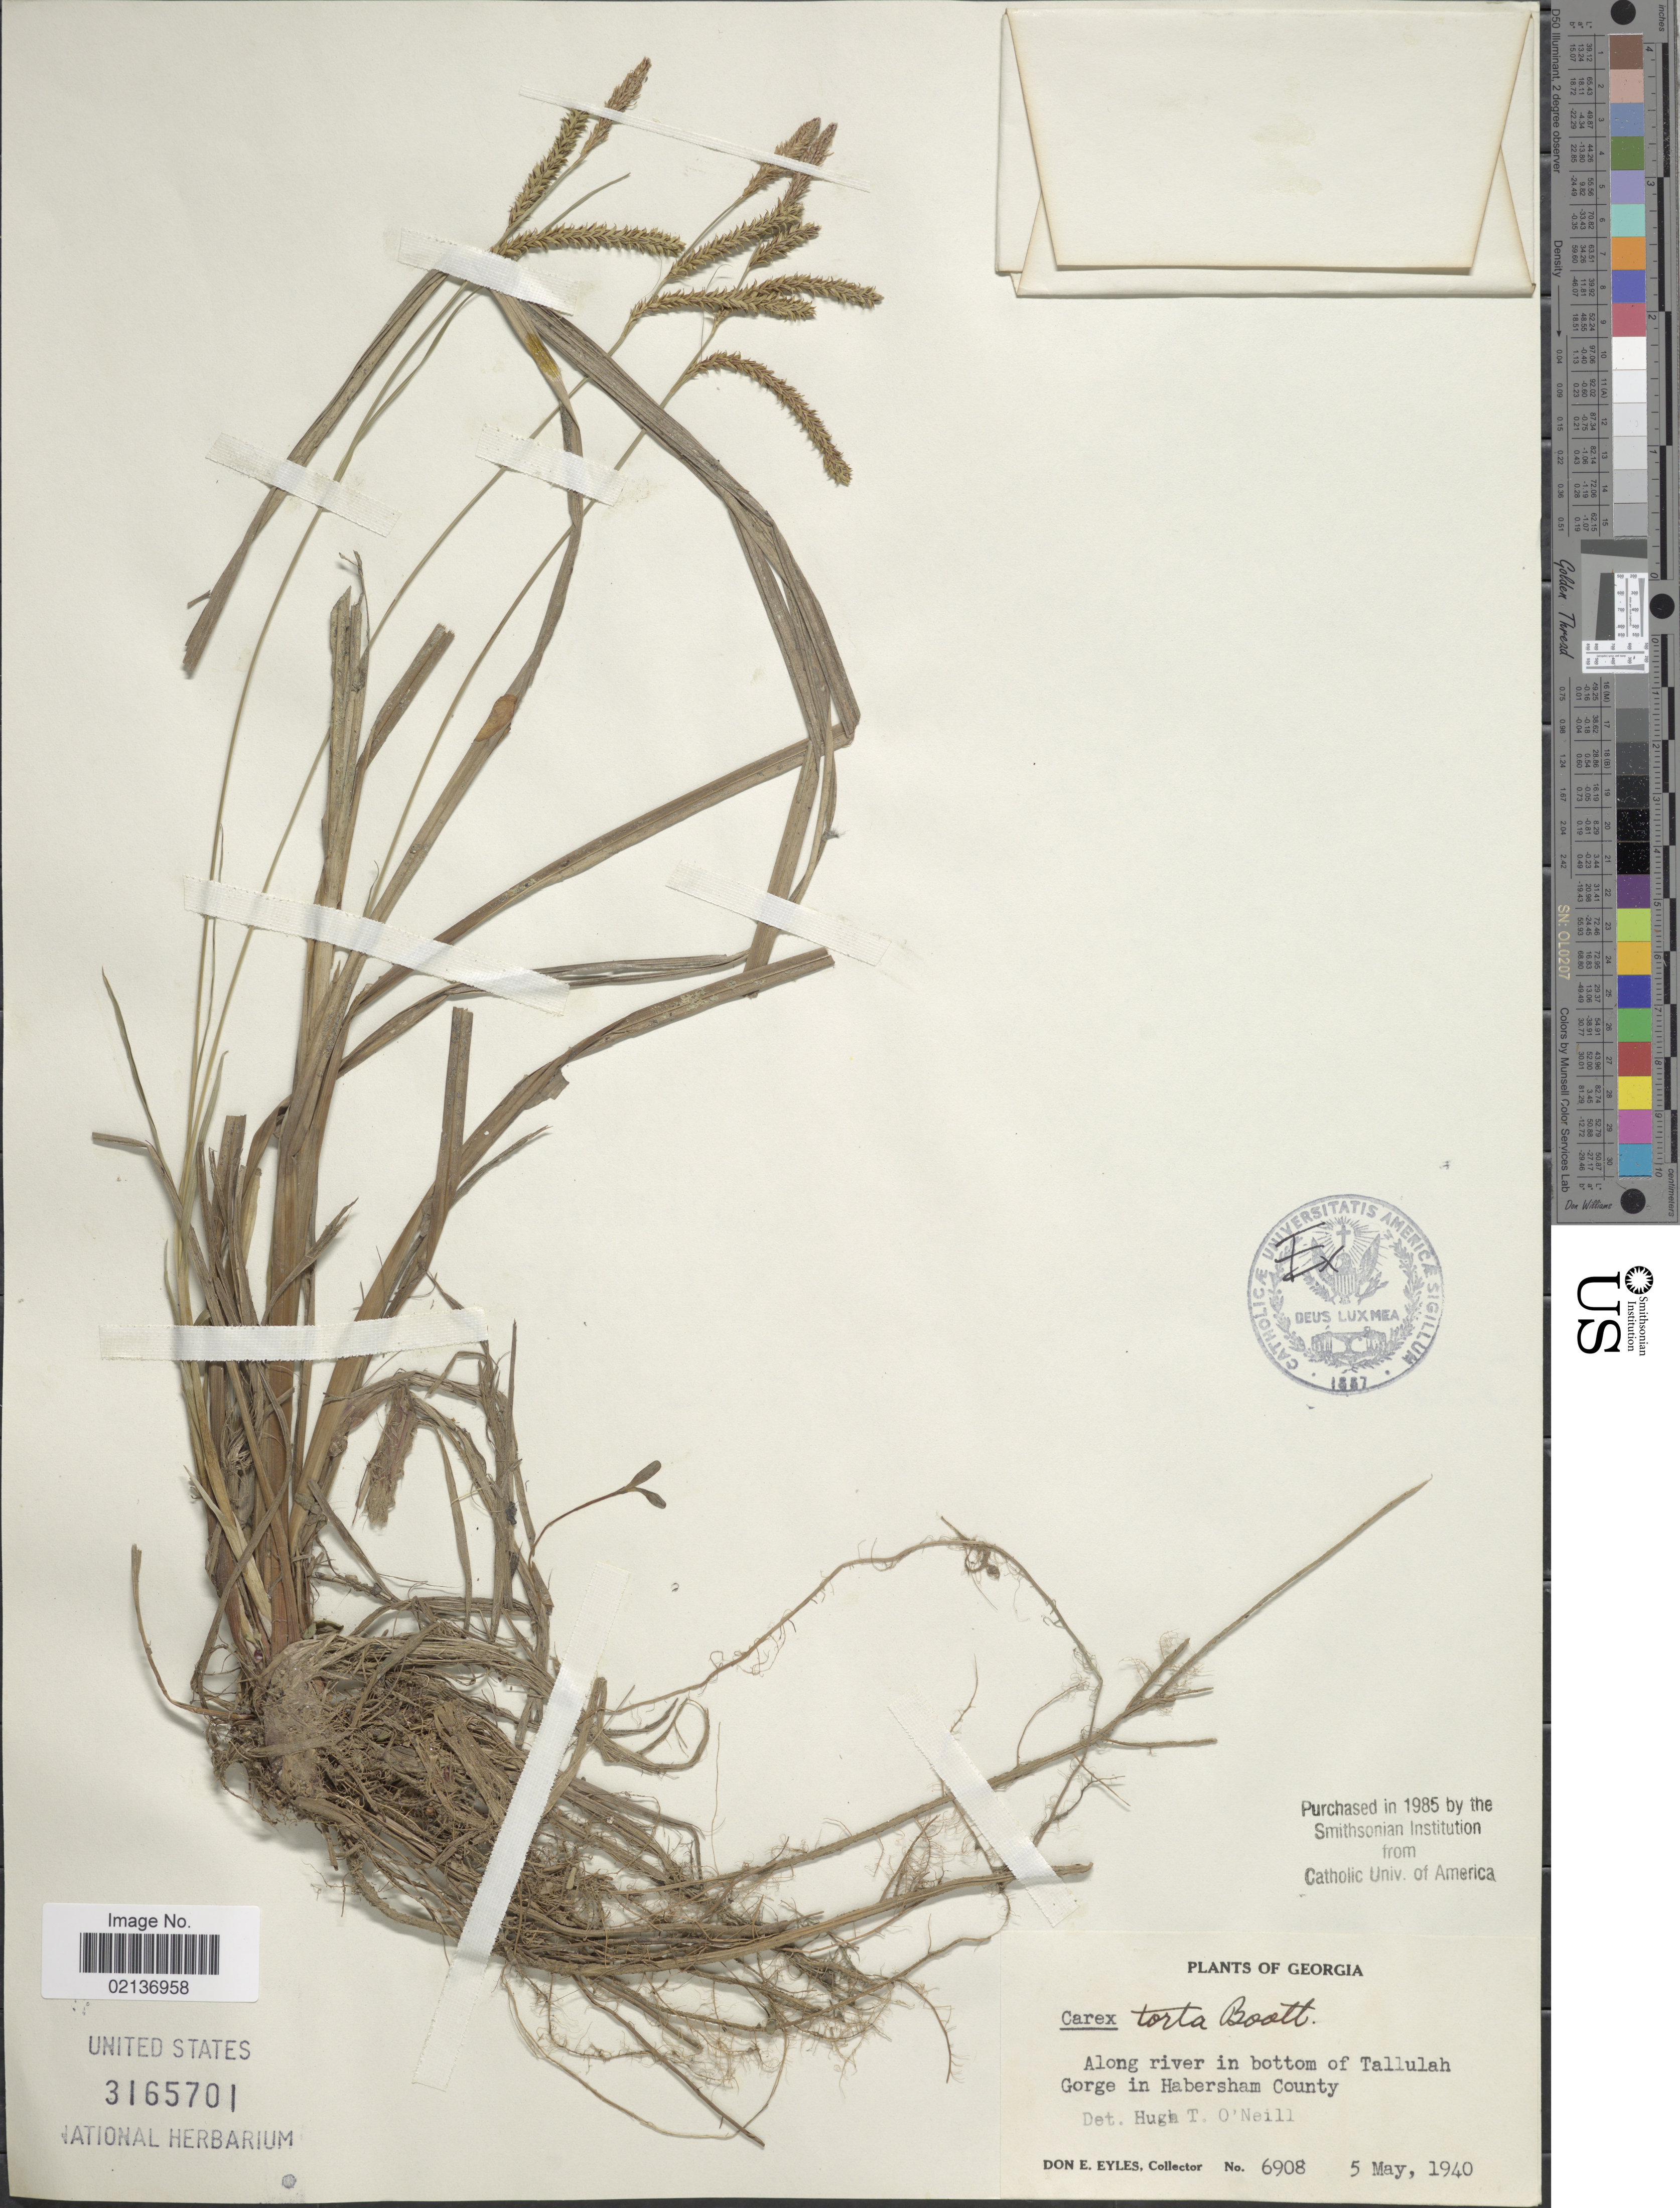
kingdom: Plantae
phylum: Tracheophyta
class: Liliopsida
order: Poales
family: Cyperaceae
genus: Carex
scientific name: Carex torta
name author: Boott ex Tuck.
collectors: D. Eyles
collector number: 6908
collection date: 1940-05-05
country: United States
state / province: Georgia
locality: Along river in bottom of Tallulah Gorge in Habersham County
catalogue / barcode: US 3165701